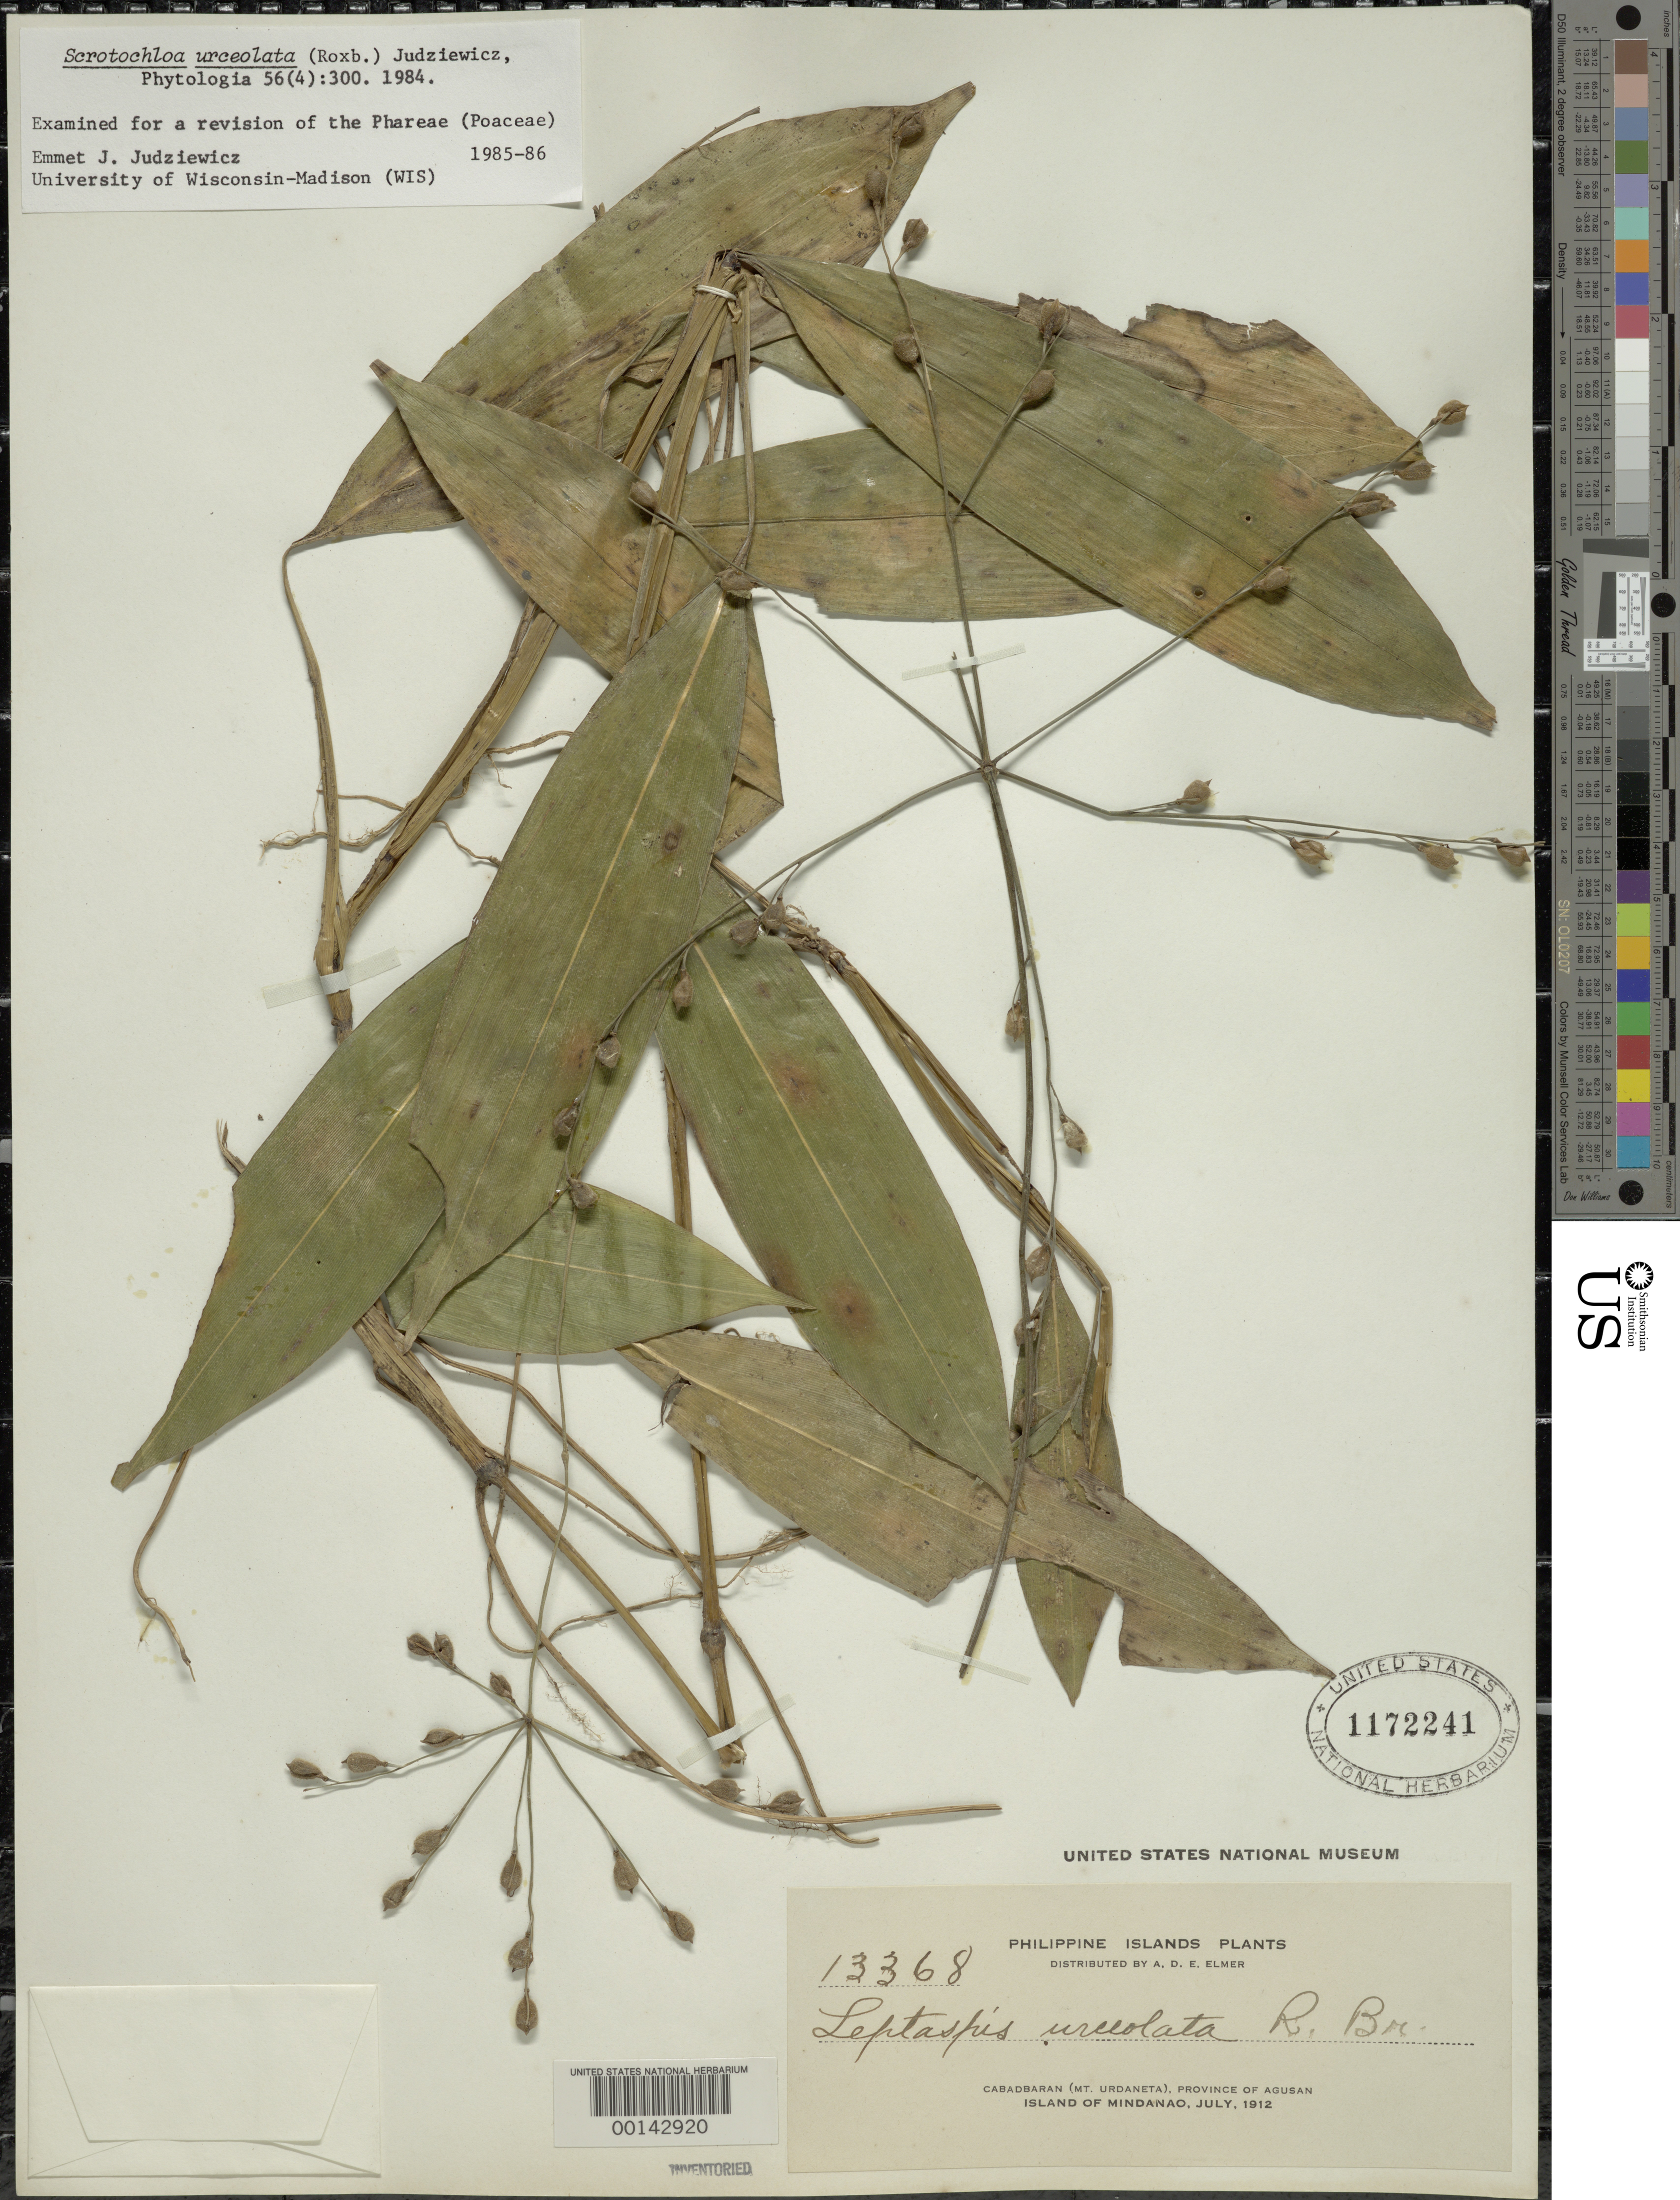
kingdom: Plantae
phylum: Tracheophyta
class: Liliopsida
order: Poales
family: Poaceae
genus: Scrotochloa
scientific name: Scrotochloa urceolata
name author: (Roxb.) Judz.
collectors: A. D. E. Elmer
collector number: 13368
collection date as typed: Jul 1912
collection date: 1912-07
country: Philippines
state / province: Caraga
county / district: Agusan del Norte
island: Mindanao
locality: Cabadbaran (Mt. Urdaneta)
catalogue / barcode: US 1172241